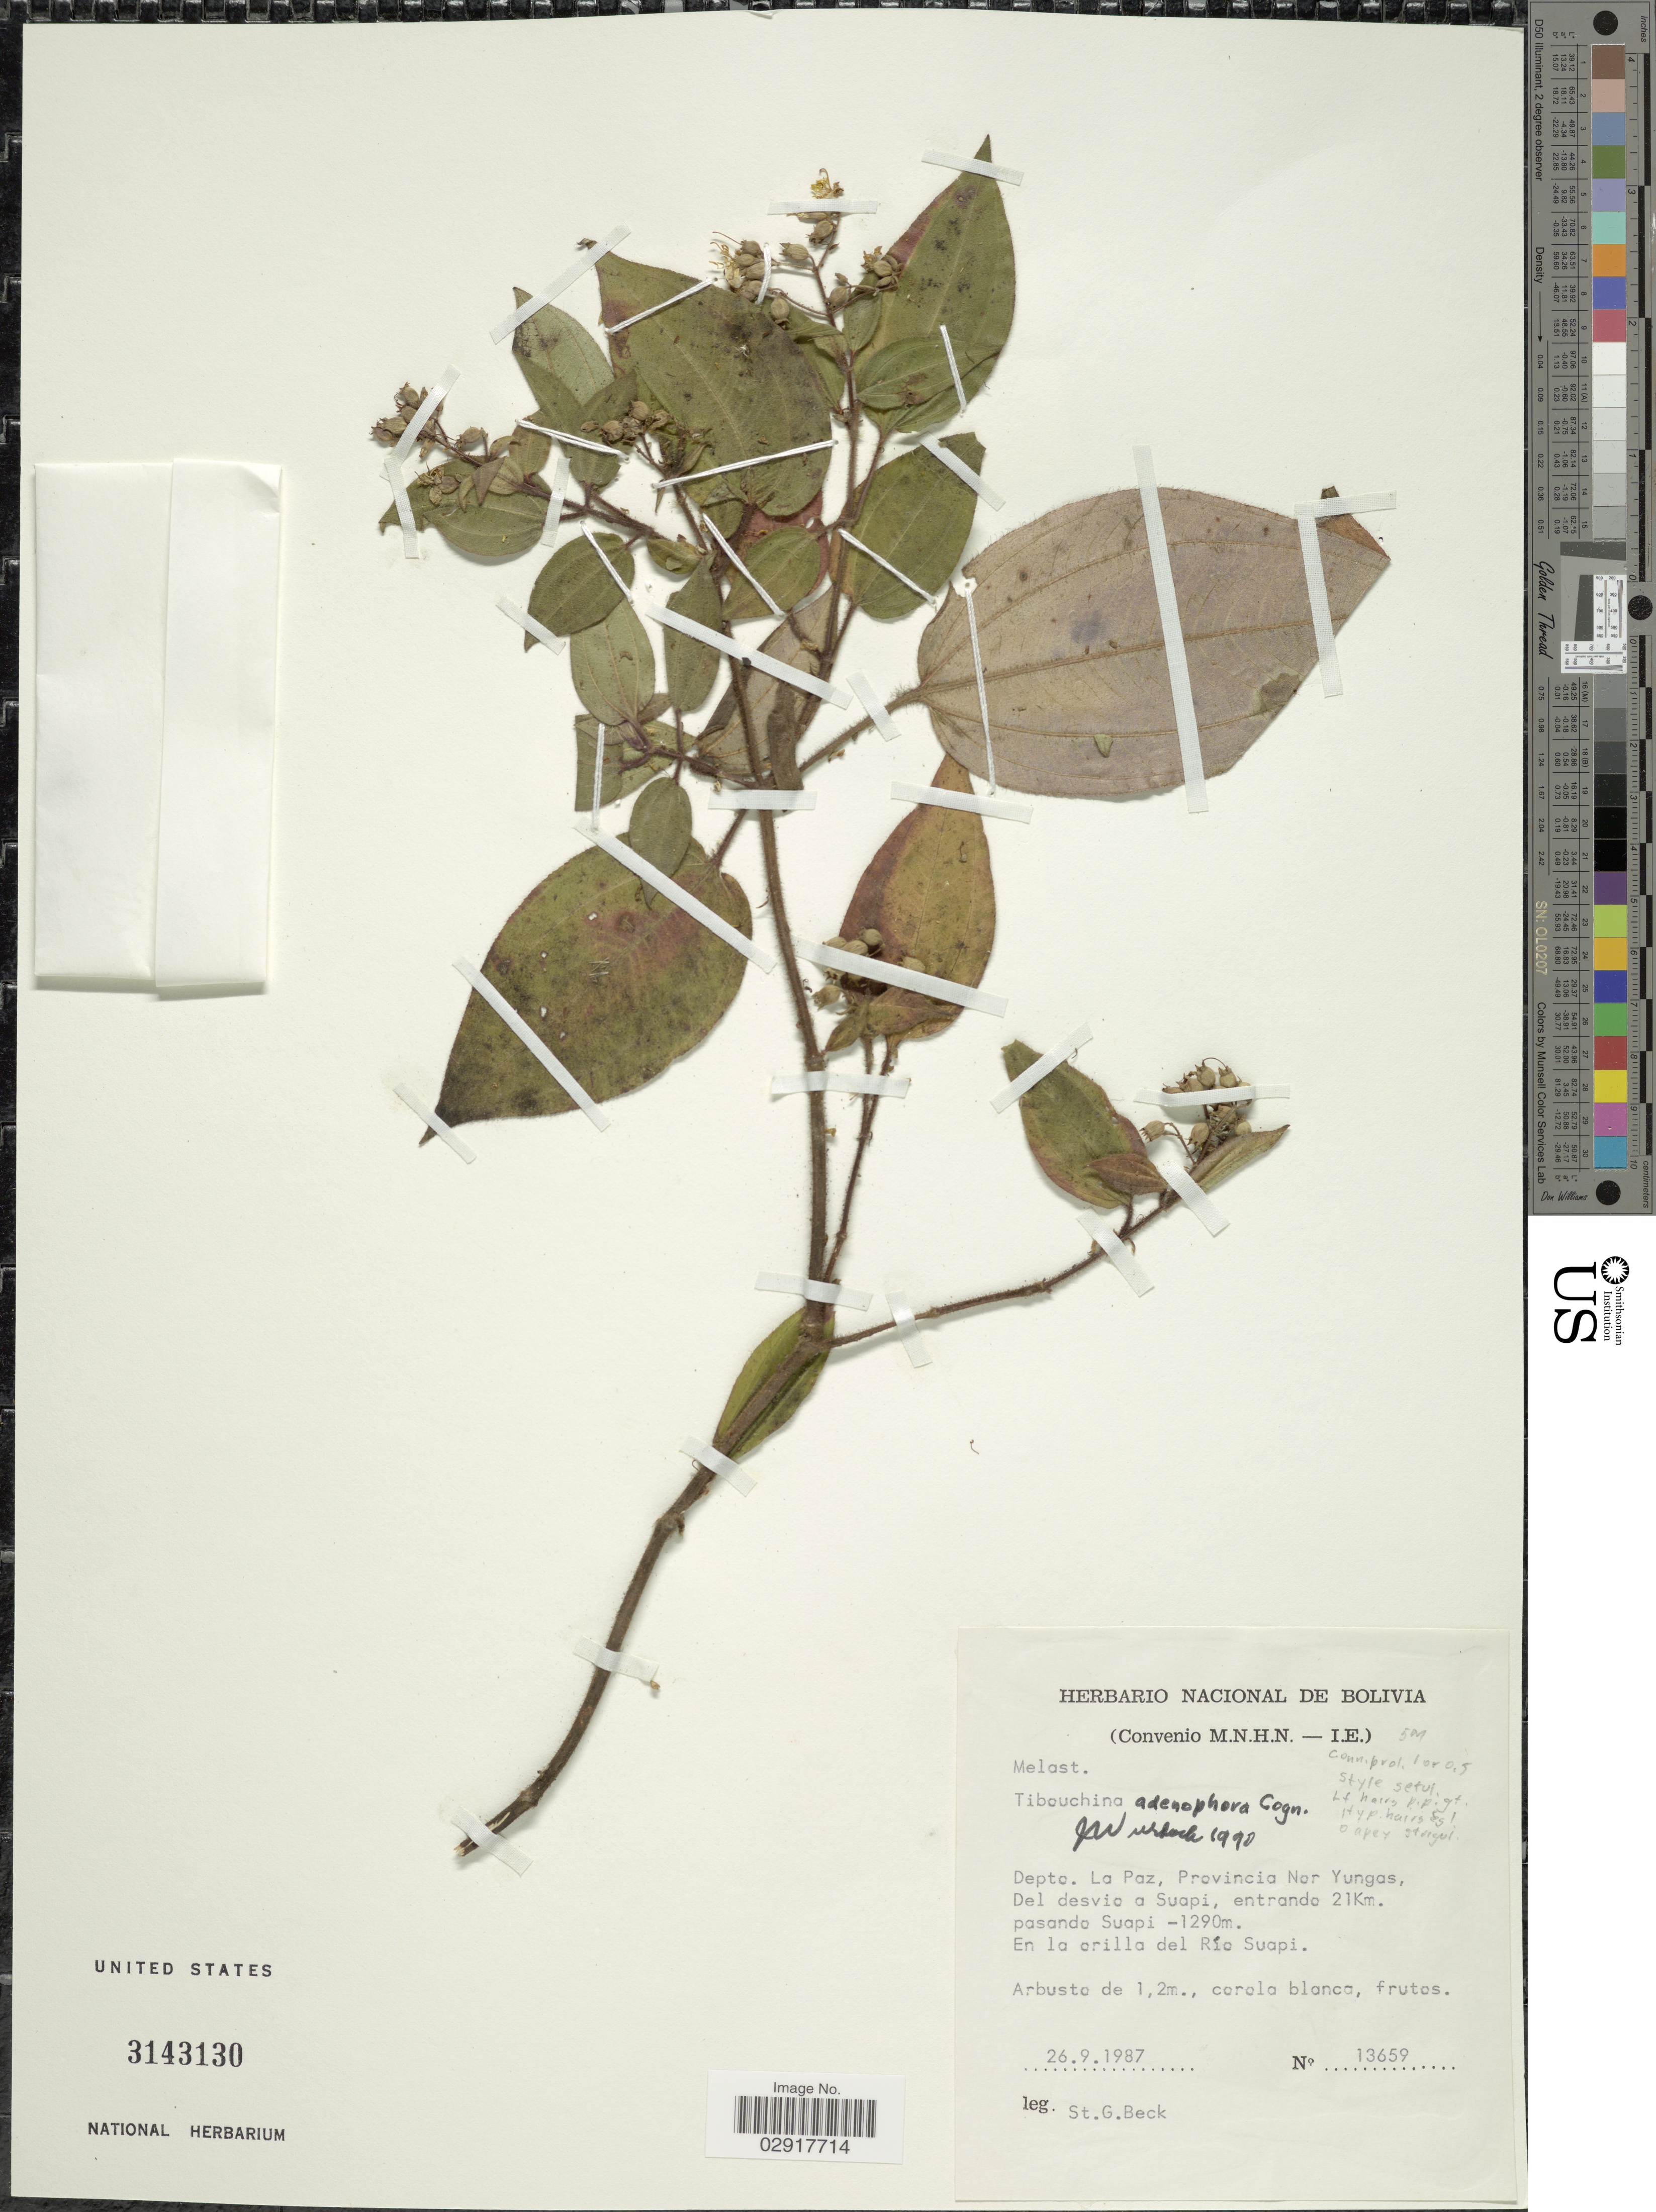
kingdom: Plantae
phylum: Tracheophyta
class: Magnoliopsida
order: Myrtales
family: Melastomataceae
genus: Chaetogastra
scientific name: Chaetogastra adenophora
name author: (Naudin) P.J.F. Guim. & Michelang.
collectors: S. G. Beck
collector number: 13659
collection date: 1987-09-26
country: Bolivia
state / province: La Paz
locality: Depto. La Paz, Provincia Nor Yungas, Del desvio a Suapi, entrando 21 Km. pasando Suapi. En la orilla del Río Suapi.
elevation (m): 1290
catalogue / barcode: US 3143130